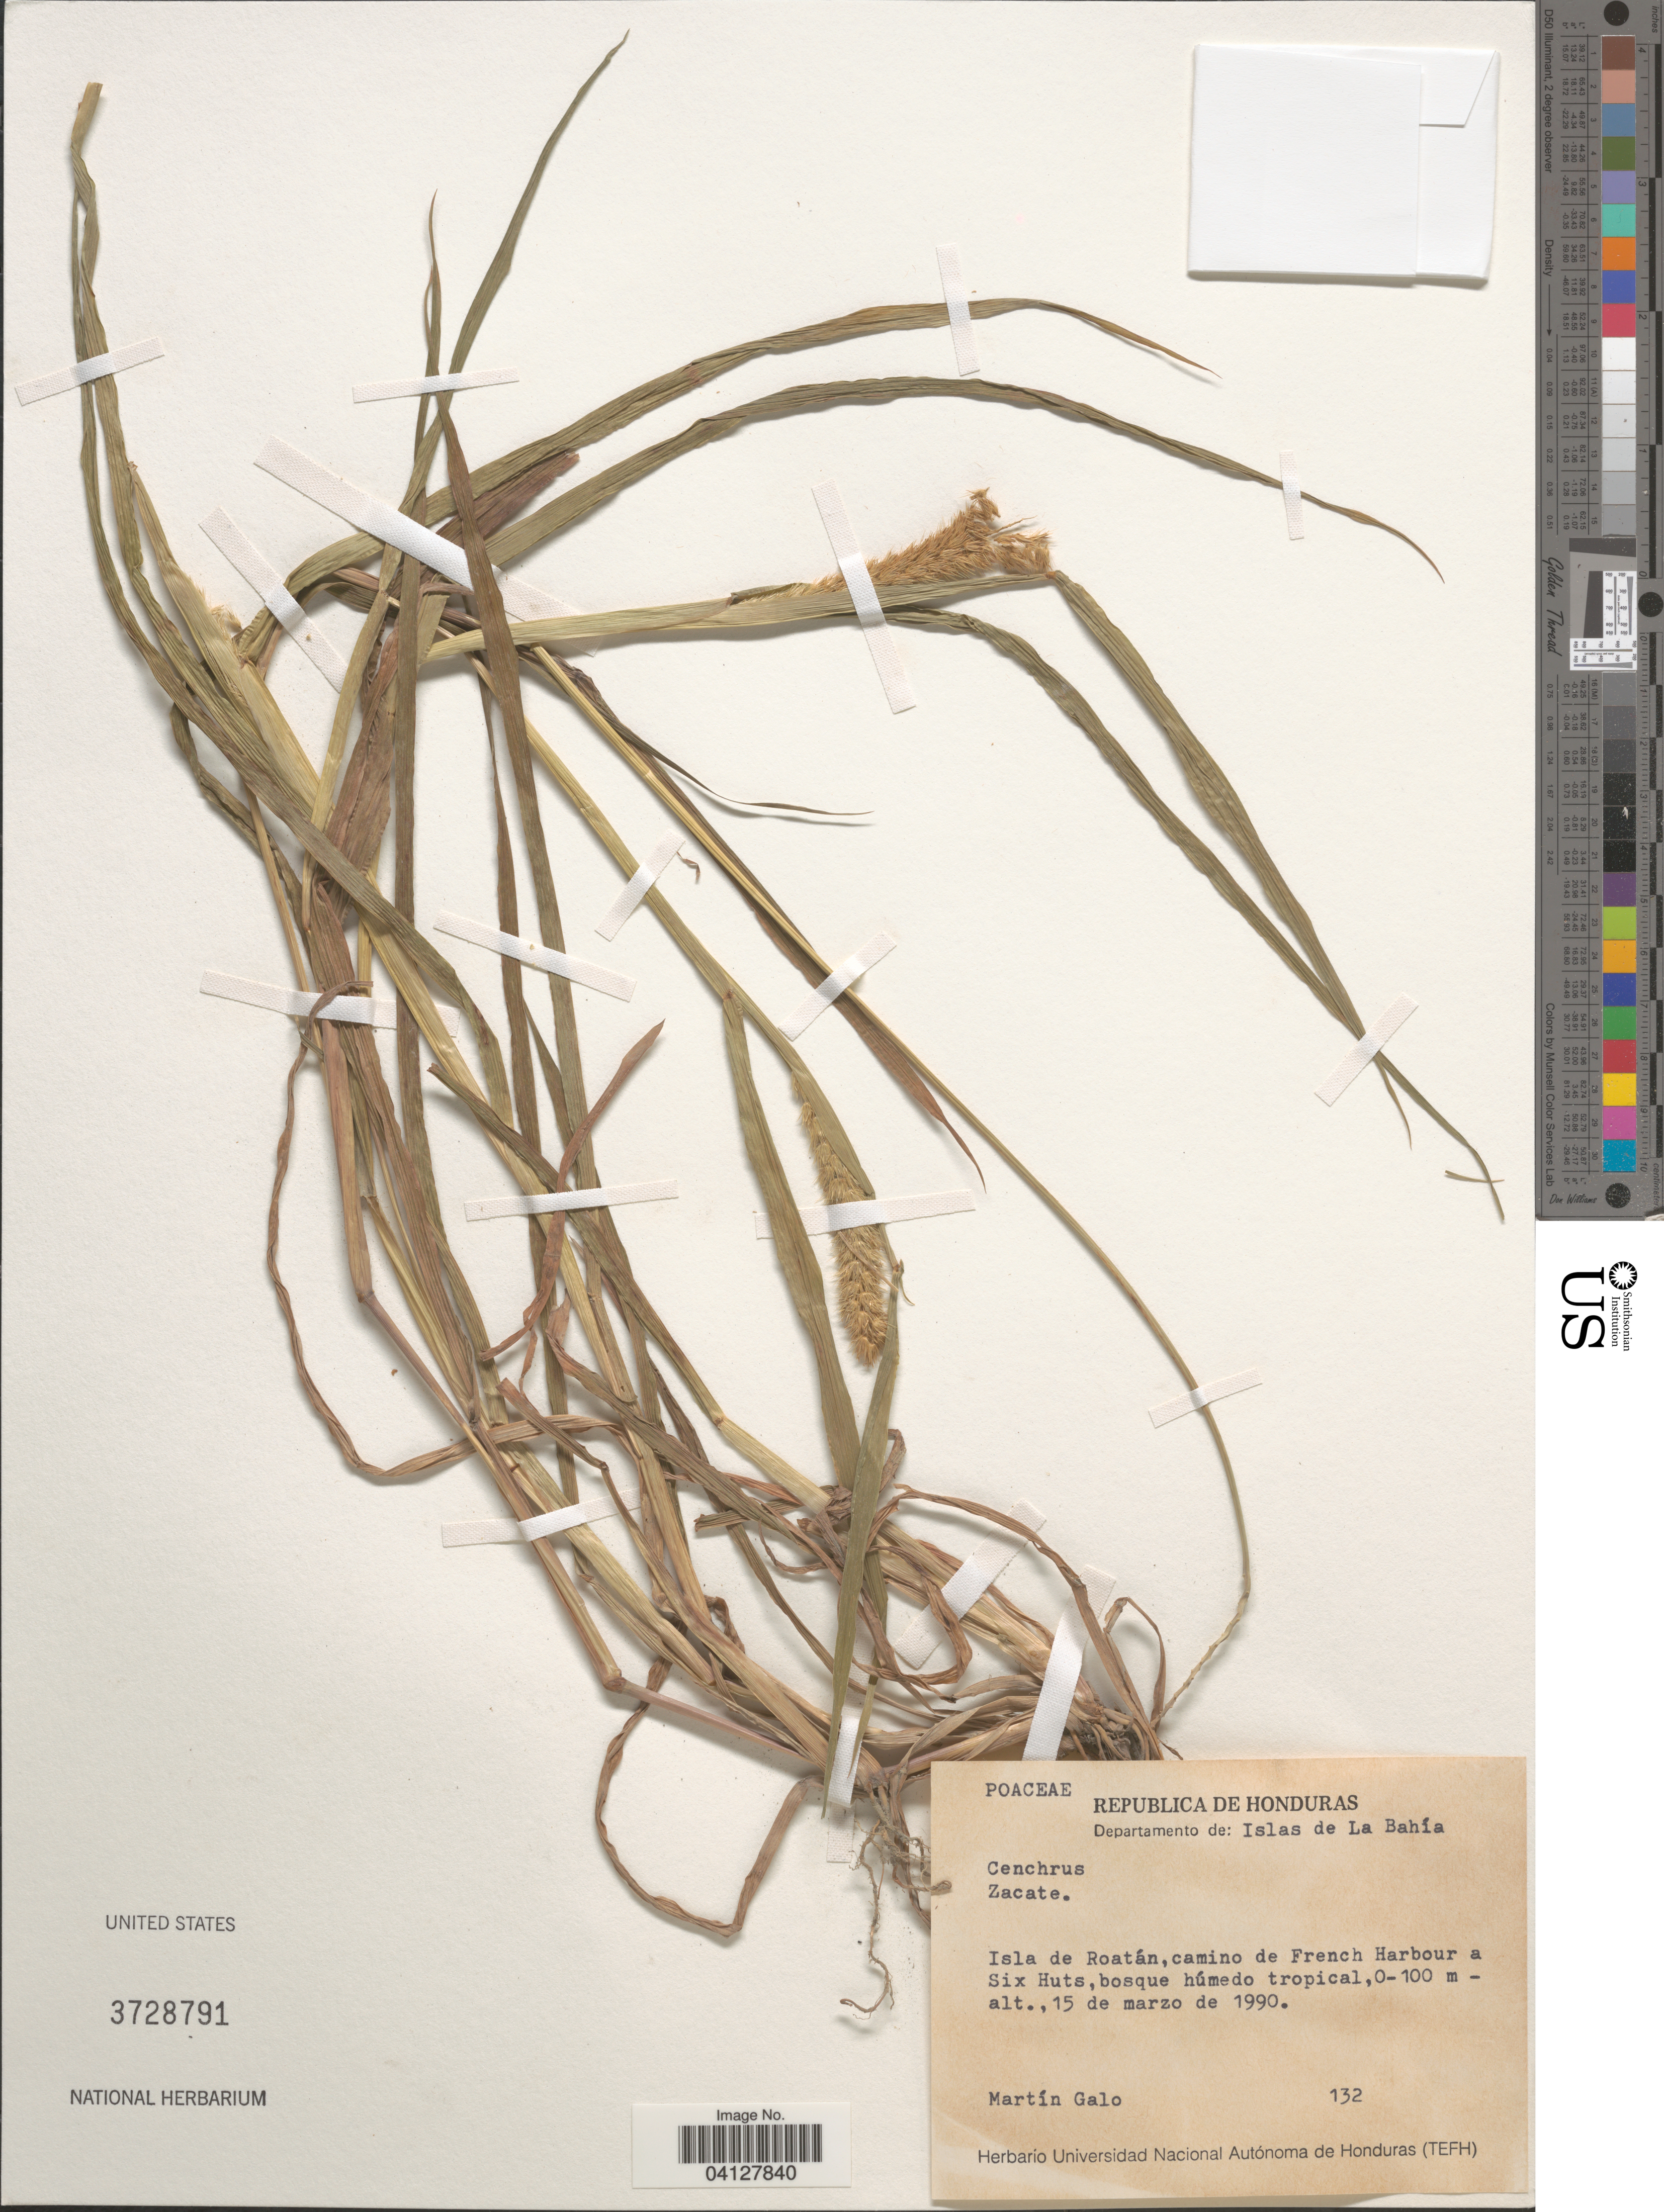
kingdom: Plantae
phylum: Tracheophyta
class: Liliopsida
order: Poales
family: Poaceae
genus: Cenchrus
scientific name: Cenchrus sp.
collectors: M. Galo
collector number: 132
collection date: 1990-03-15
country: Honduras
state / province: Islas de la Bahía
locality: Departamento de: Islas de La Bahía. Isla de Roatán, camino de French Harbour a Six Huts, bosque húmedo tropical.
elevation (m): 0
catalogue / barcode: US 3728791